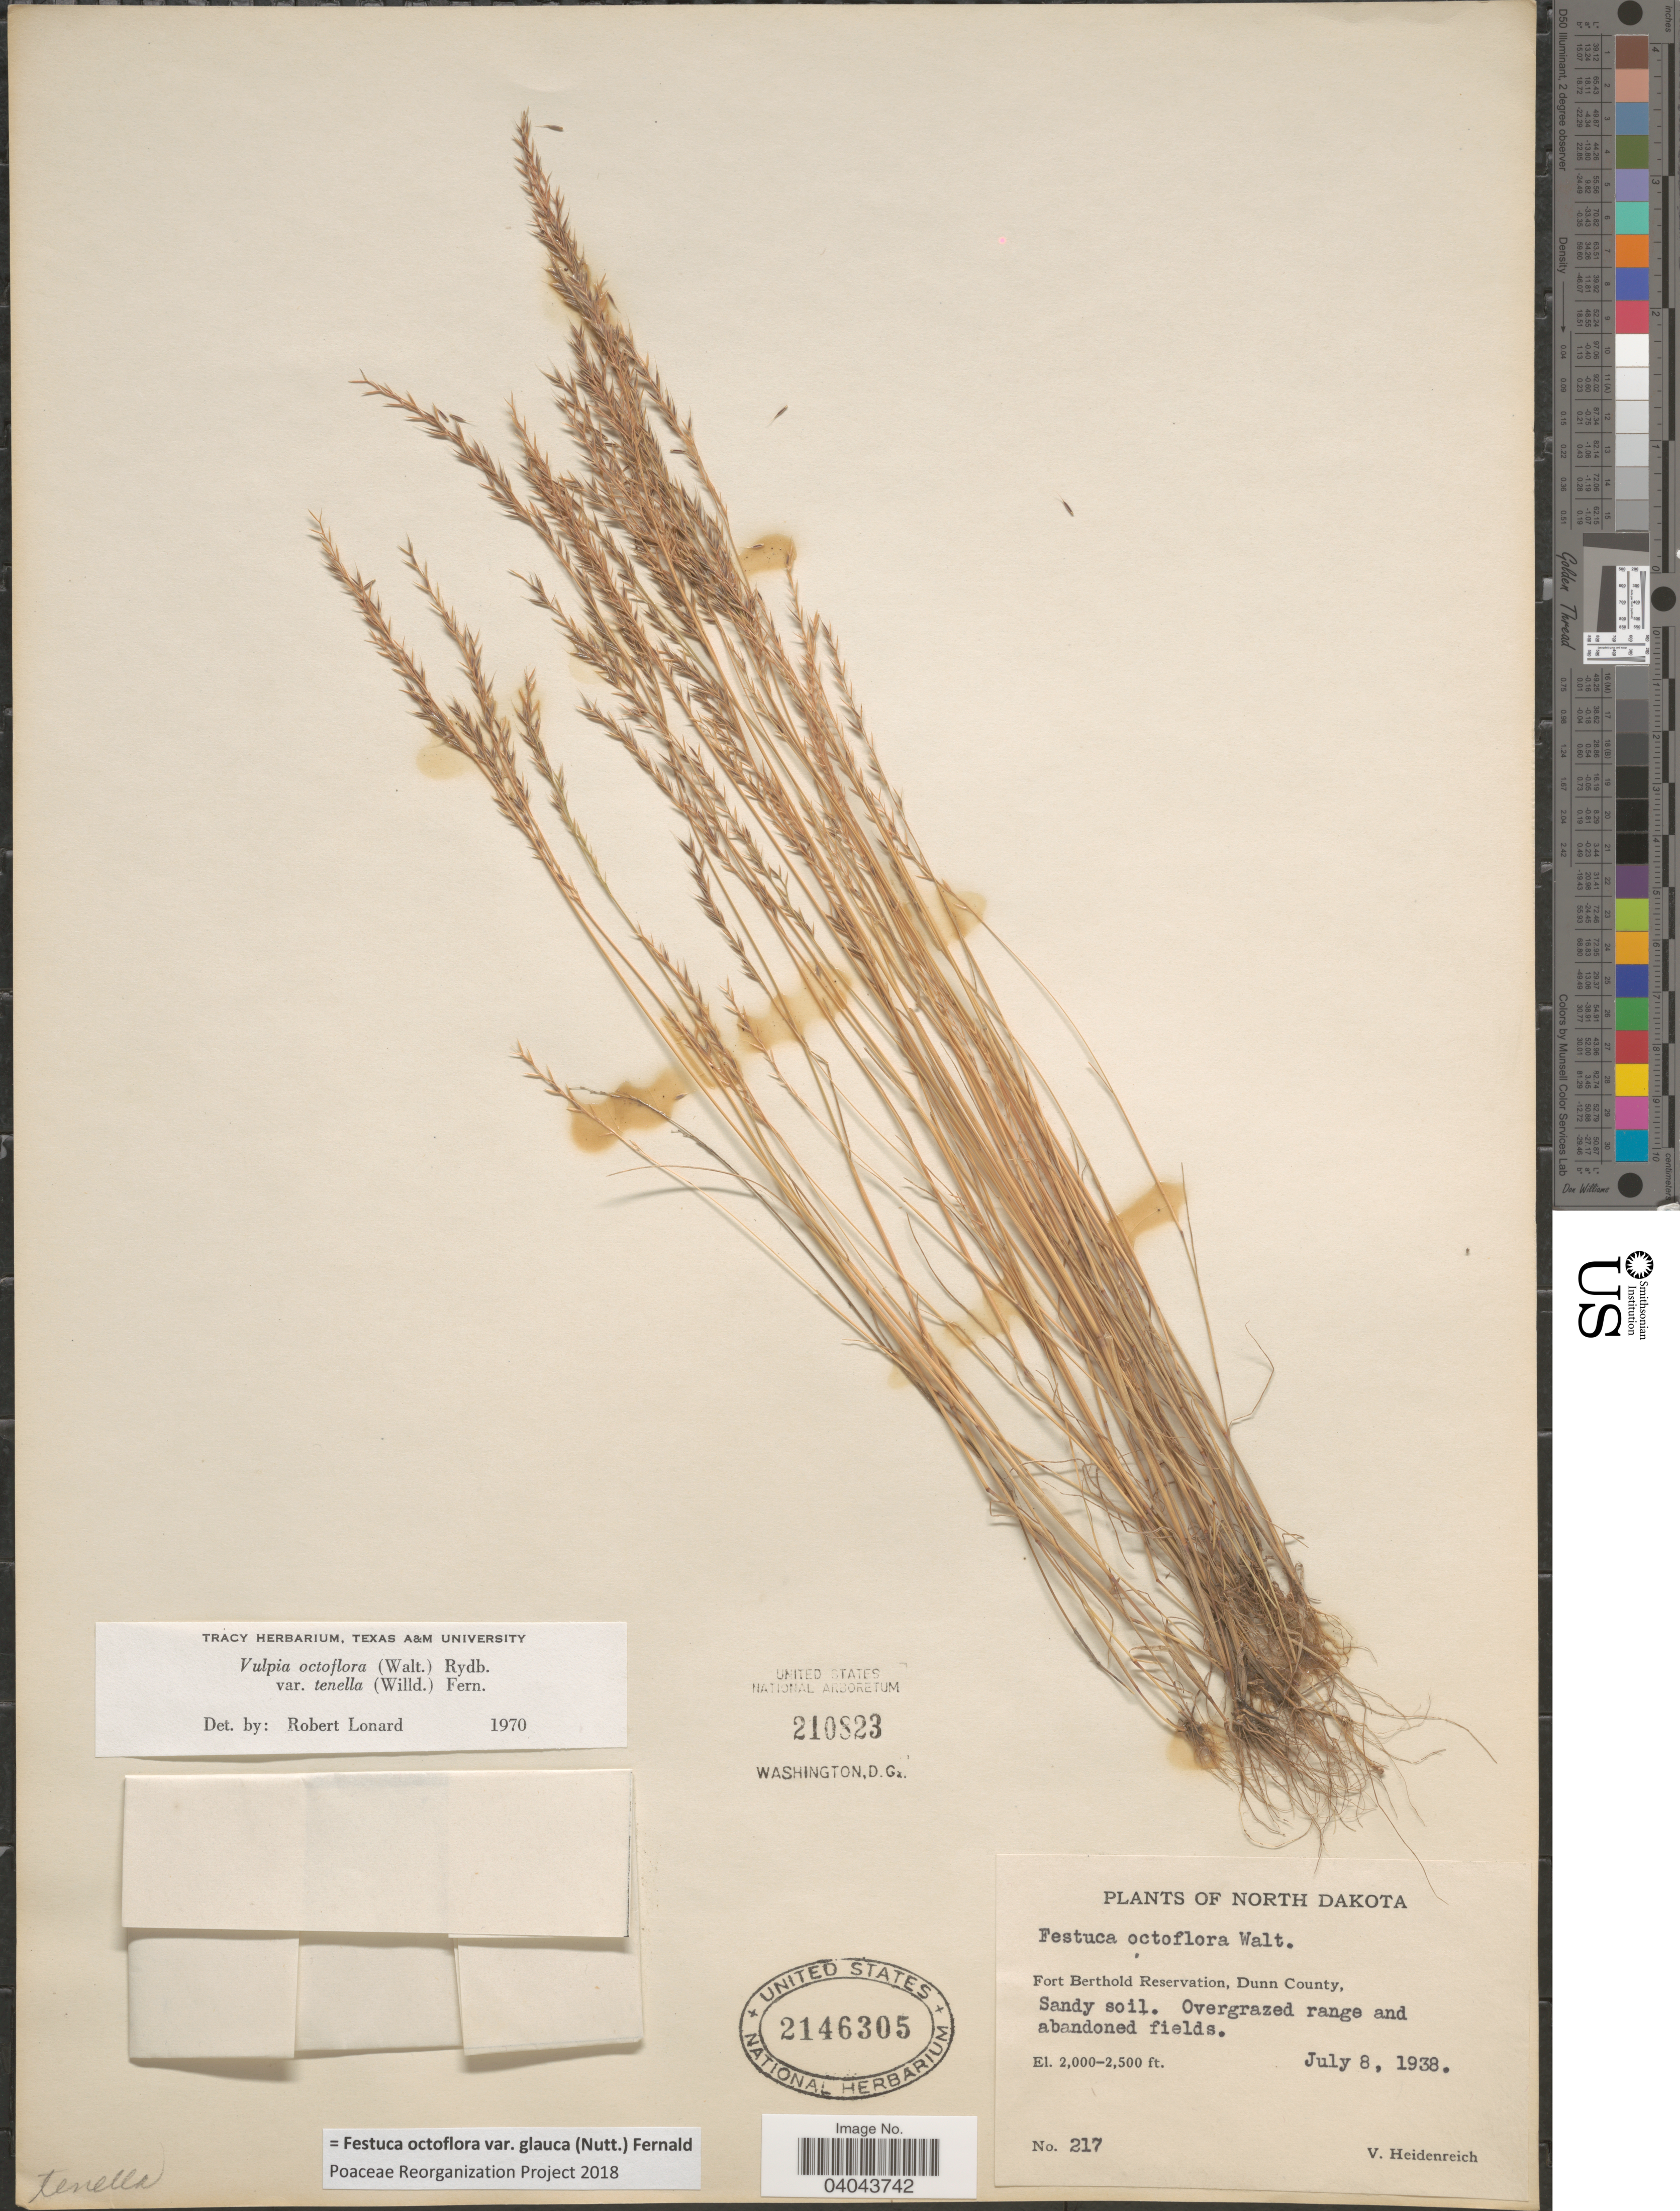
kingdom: Plantae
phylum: Tracheophyta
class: Liliopsida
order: Poales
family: Poaceae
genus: Festuca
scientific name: Festuca octoflora var. glauca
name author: (Nutt.) Fernald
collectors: V. Heidenreich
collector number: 217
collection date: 1938-07-08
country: United States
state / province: North Dakota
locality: Fort Berthold Reservation, Dunn County.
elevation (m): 610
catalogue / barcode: US 2146305